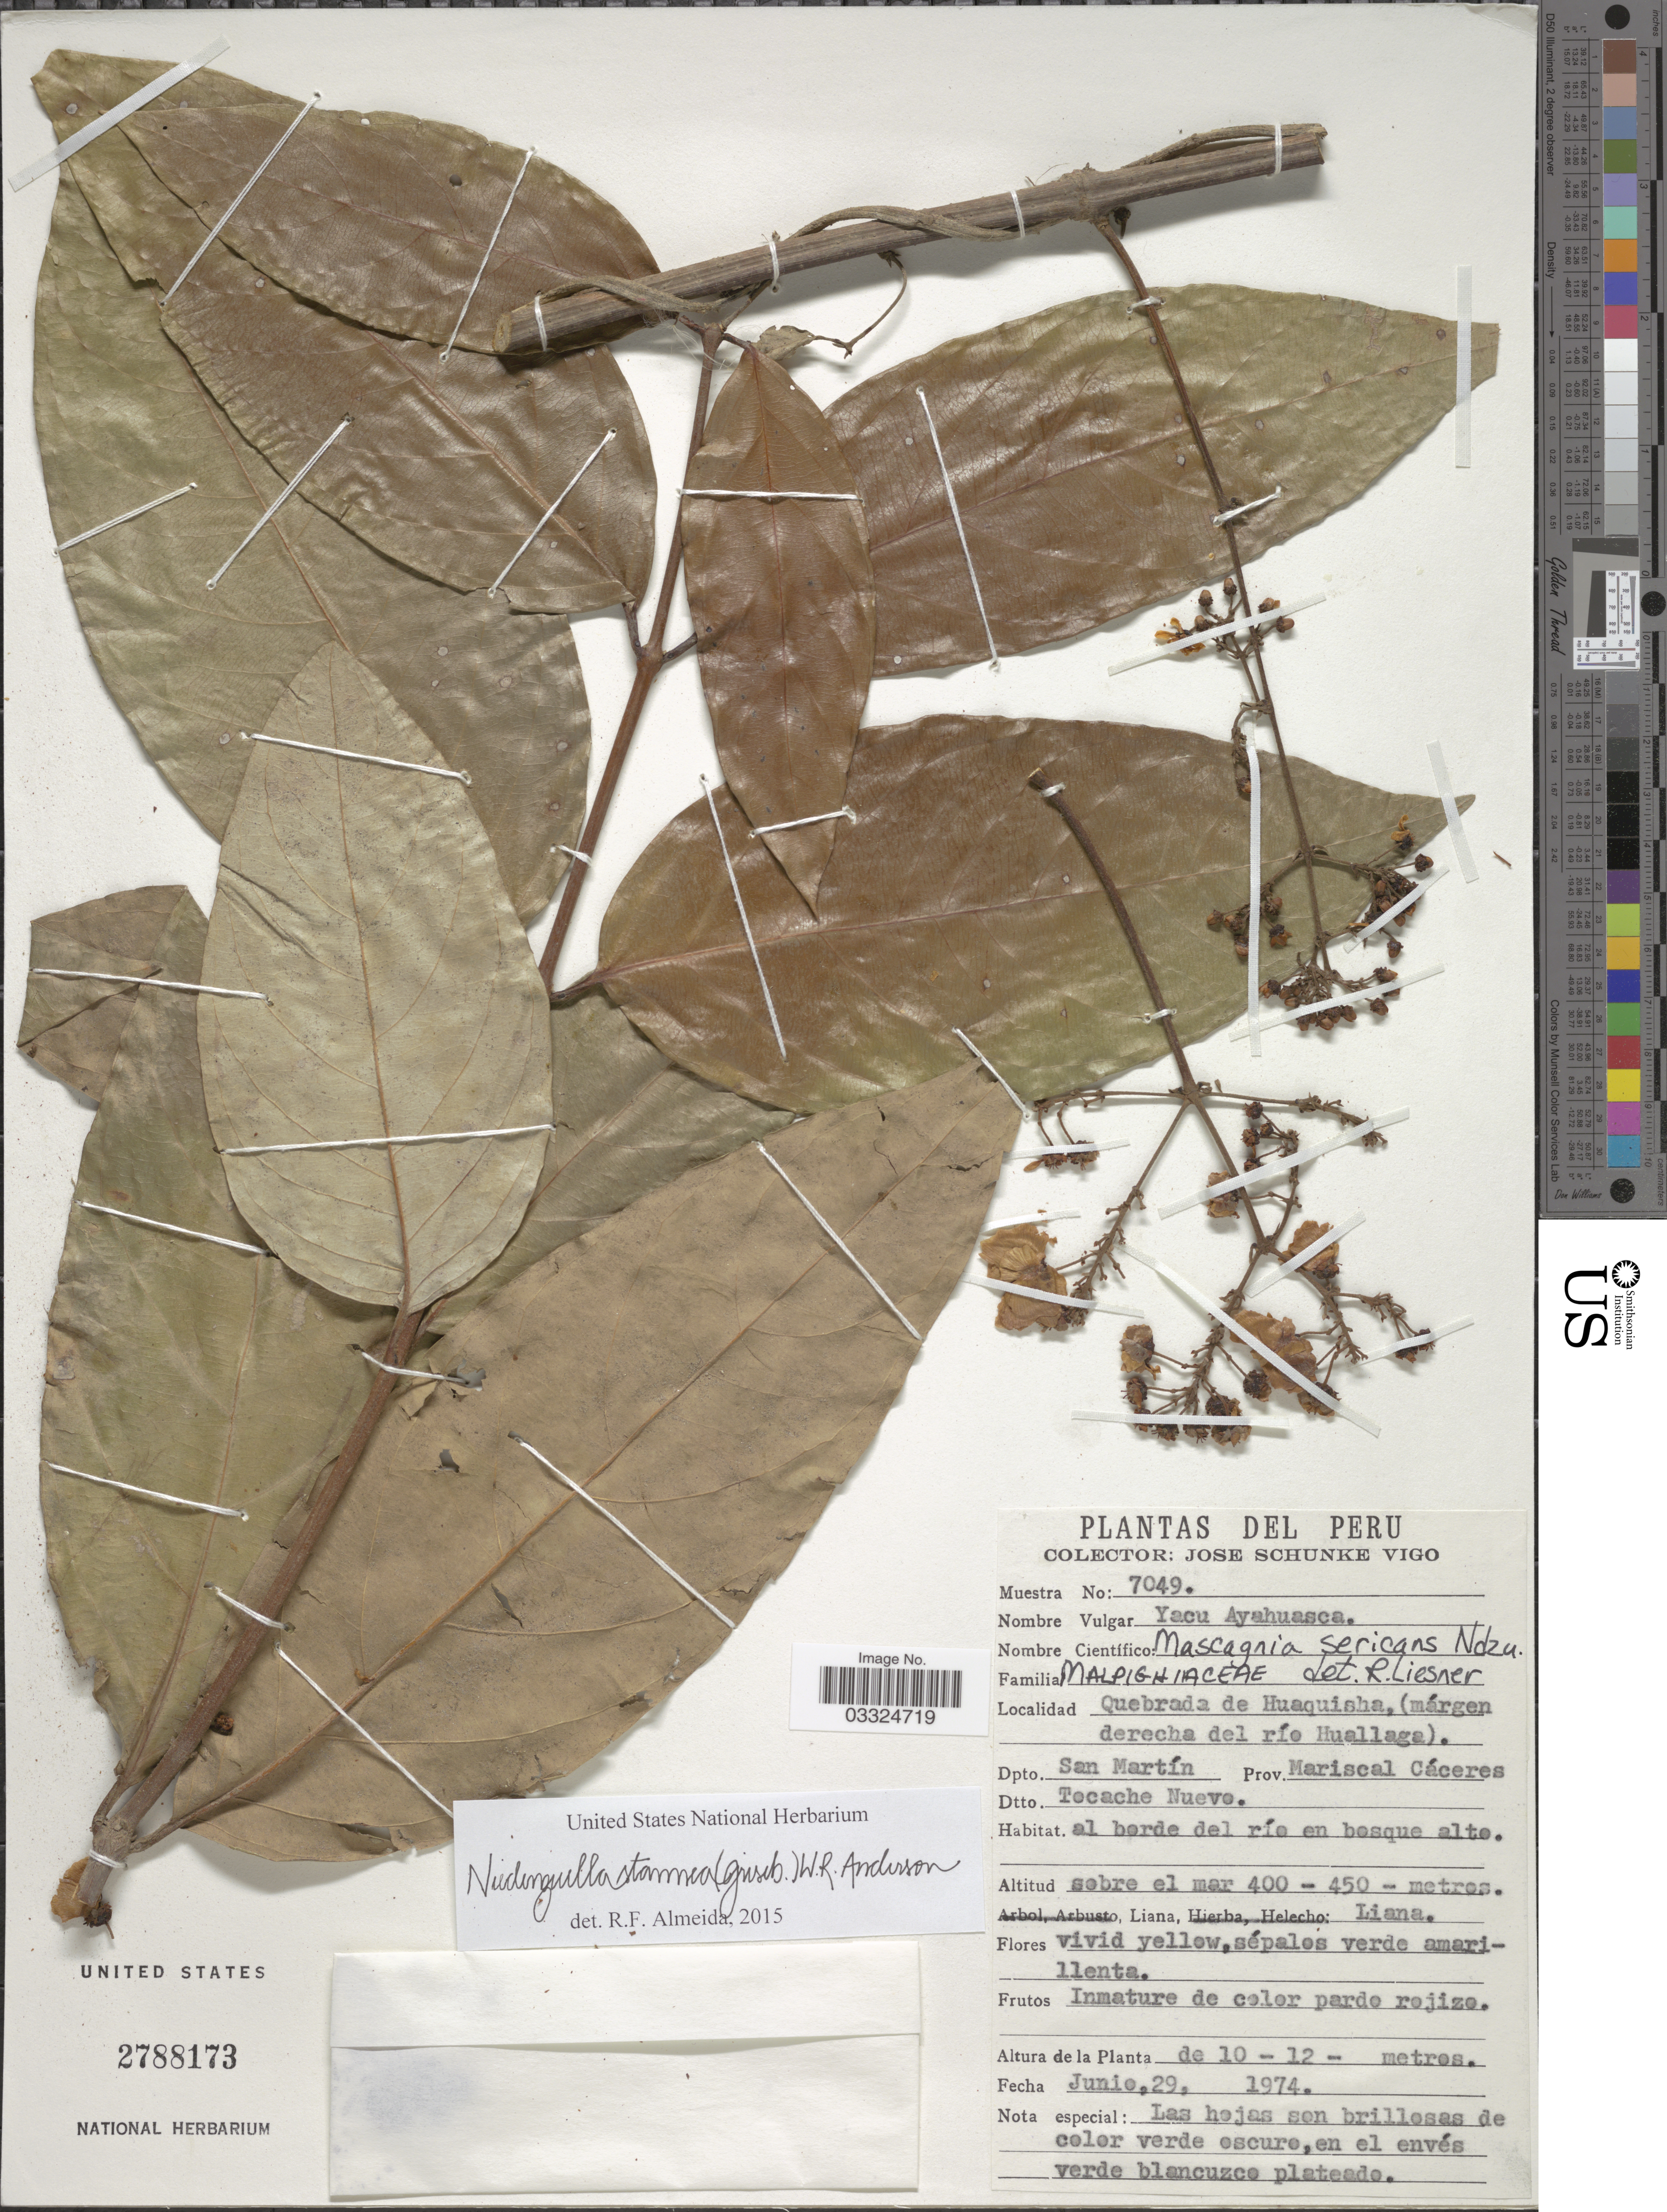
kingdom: Plantae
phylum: Tracheophyta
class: Magnoliopsida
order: Malpighiales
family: Malpighiaceae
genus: Niedenzuella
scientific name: Niedenzuella stannea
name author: (Griseb.) W.R. Anderson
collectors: J. Schunke Vigo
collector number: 7049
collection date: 1974-06-29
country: Peru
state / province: San Martín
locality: Quebrada de Huaquisha, (márgen derecha del río Huallaga). Dpto. San Martín. Prov. Mariscal Cáceres. Dtto. Tocache Nueve.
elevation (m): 400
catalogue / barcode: US 2788173